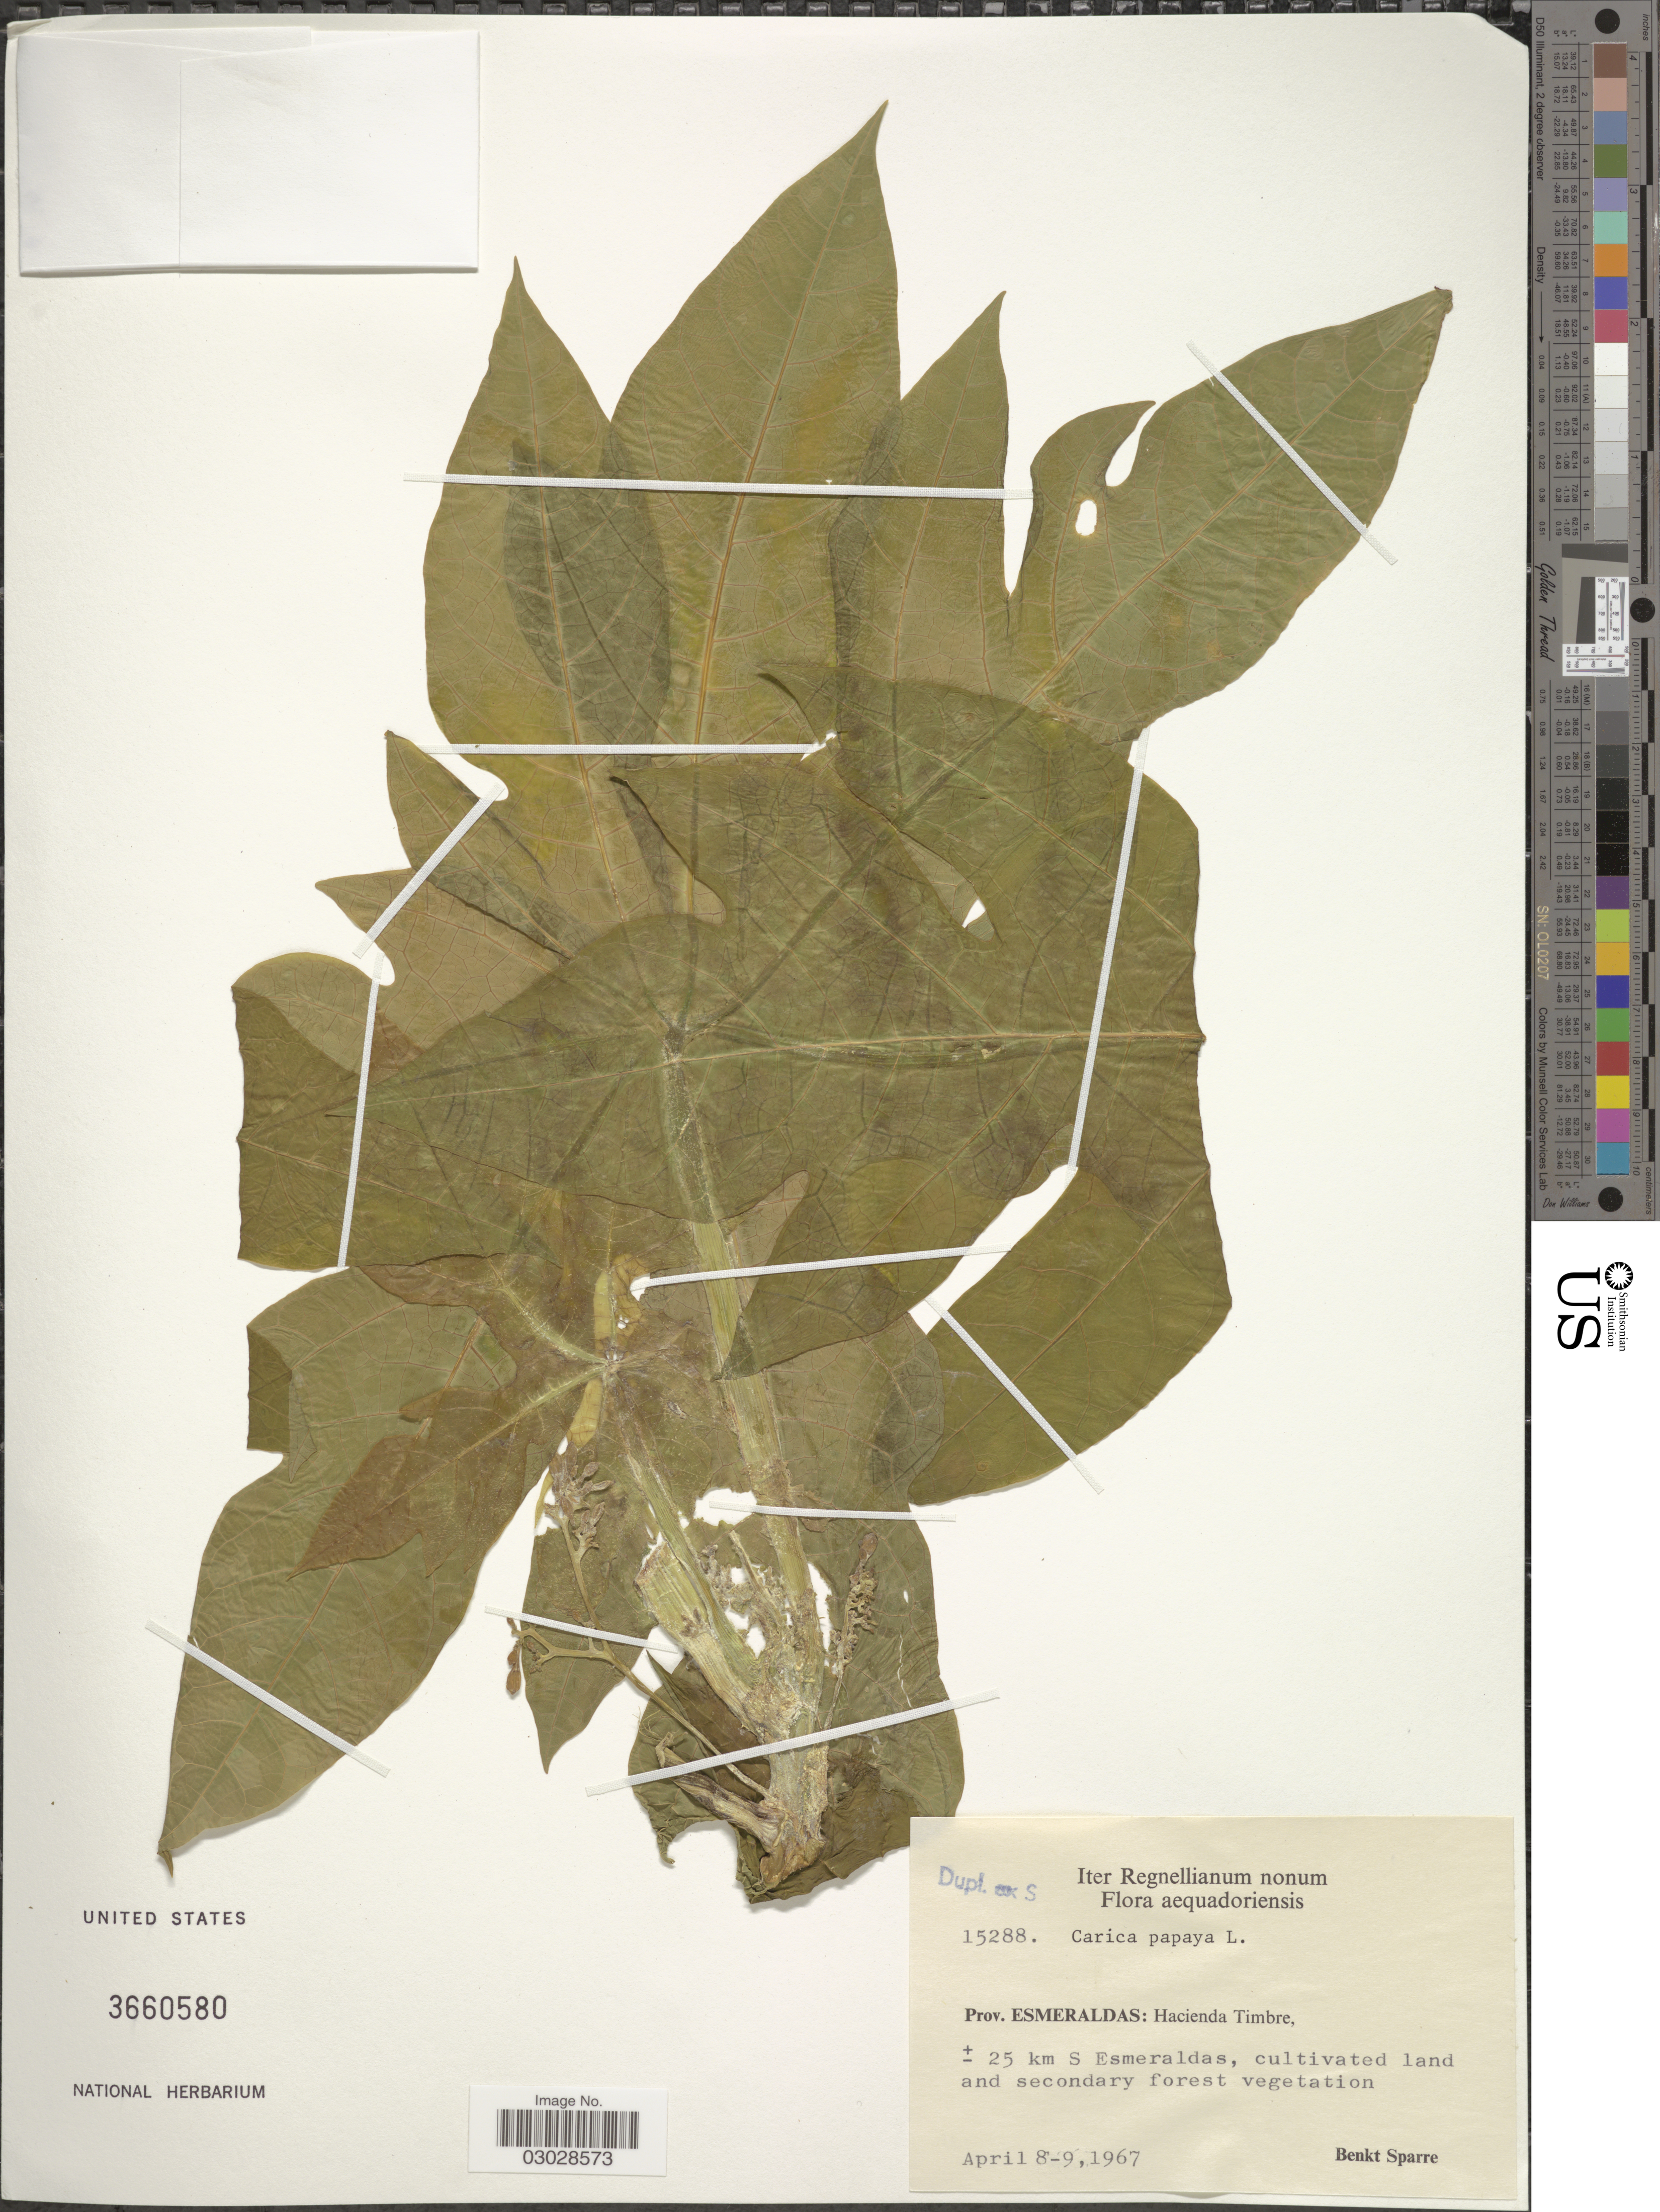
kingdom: Plantae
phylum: Tracheophyta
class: Magnoliopsida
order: Brassicales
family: Caricaceae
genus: Carica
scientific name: Carica papaya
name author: L.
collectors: B. Sparre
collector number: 15288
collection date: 1967-04-08/1967-04-09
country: Ecuador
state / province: Esmeraldas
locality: Hacienda Timbre, ± 25 km S Esmeraldas.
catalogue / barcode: US 3660580